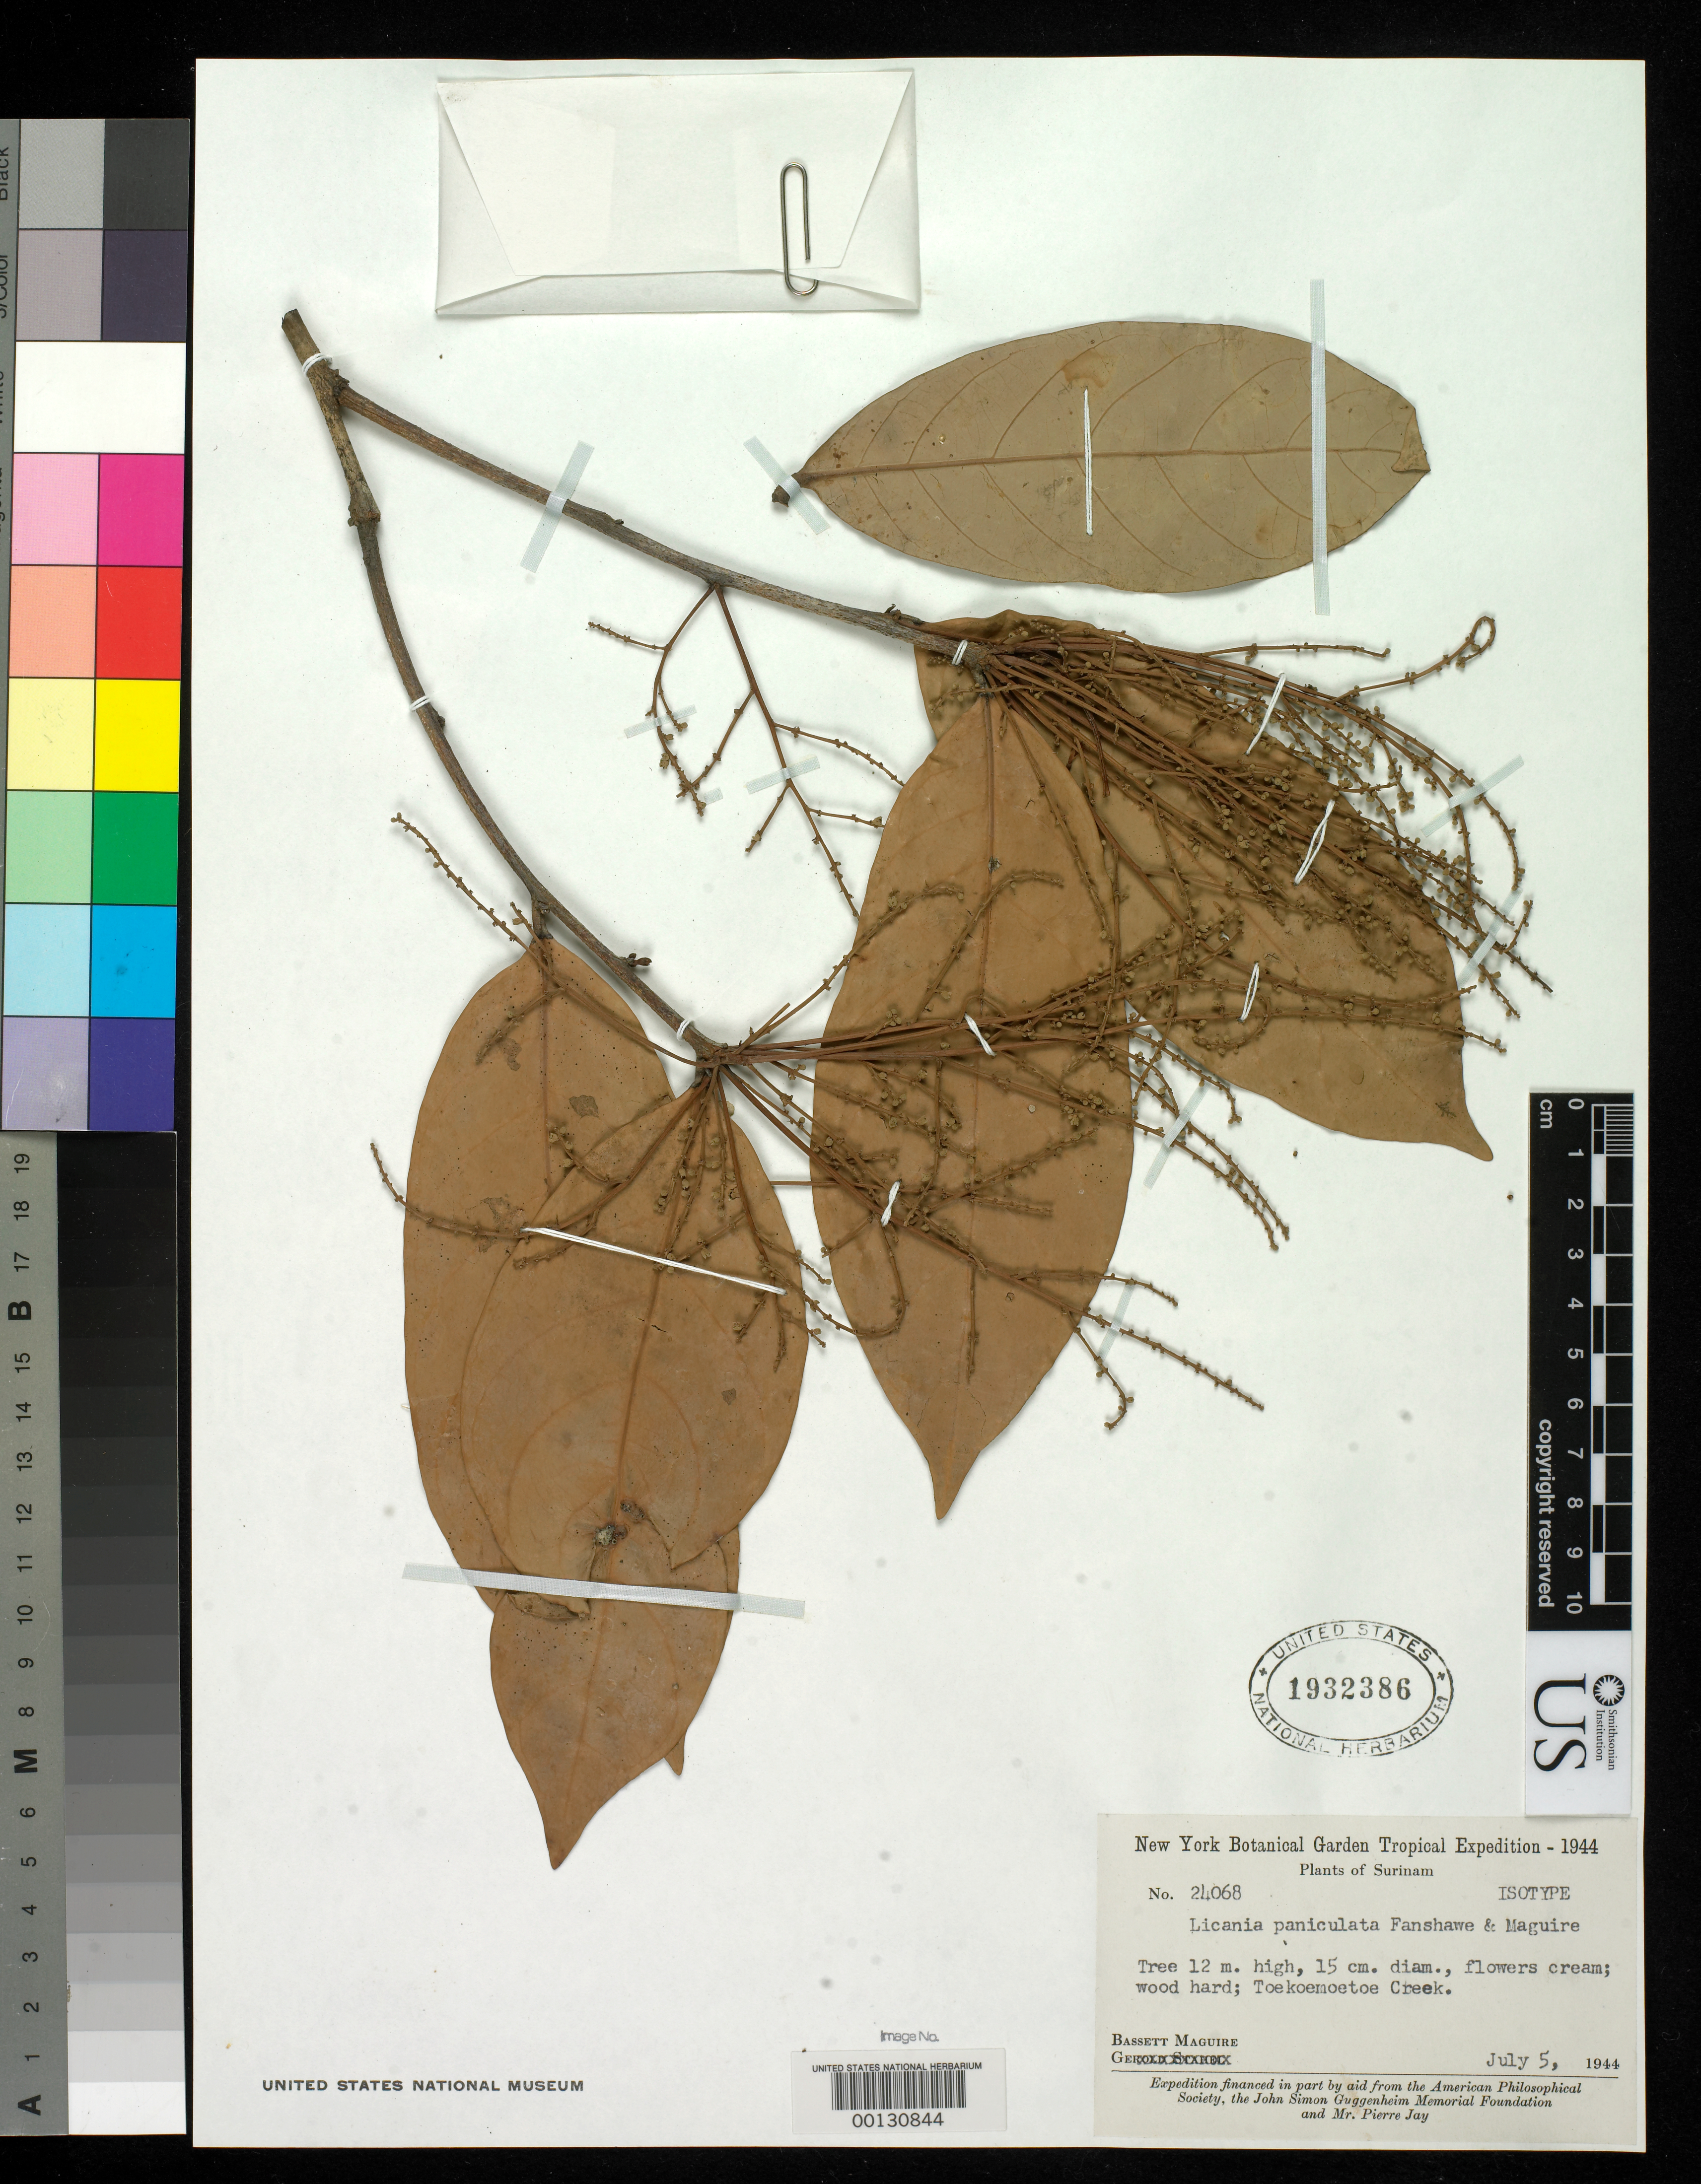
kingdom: Plantae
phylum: Tracheophyta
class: Magnoliopsida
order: Malpighiales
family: Chrysobalanaceae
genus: Licania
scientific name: Licania paniculata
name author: Fanshawe & Maguire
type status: Isotype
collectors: B. Maguire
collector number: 24068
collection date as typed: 05 Jul 1944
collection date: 1944-07-05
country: Suriname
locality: Toekoemoetoe Creek.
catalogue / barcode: US 1932386